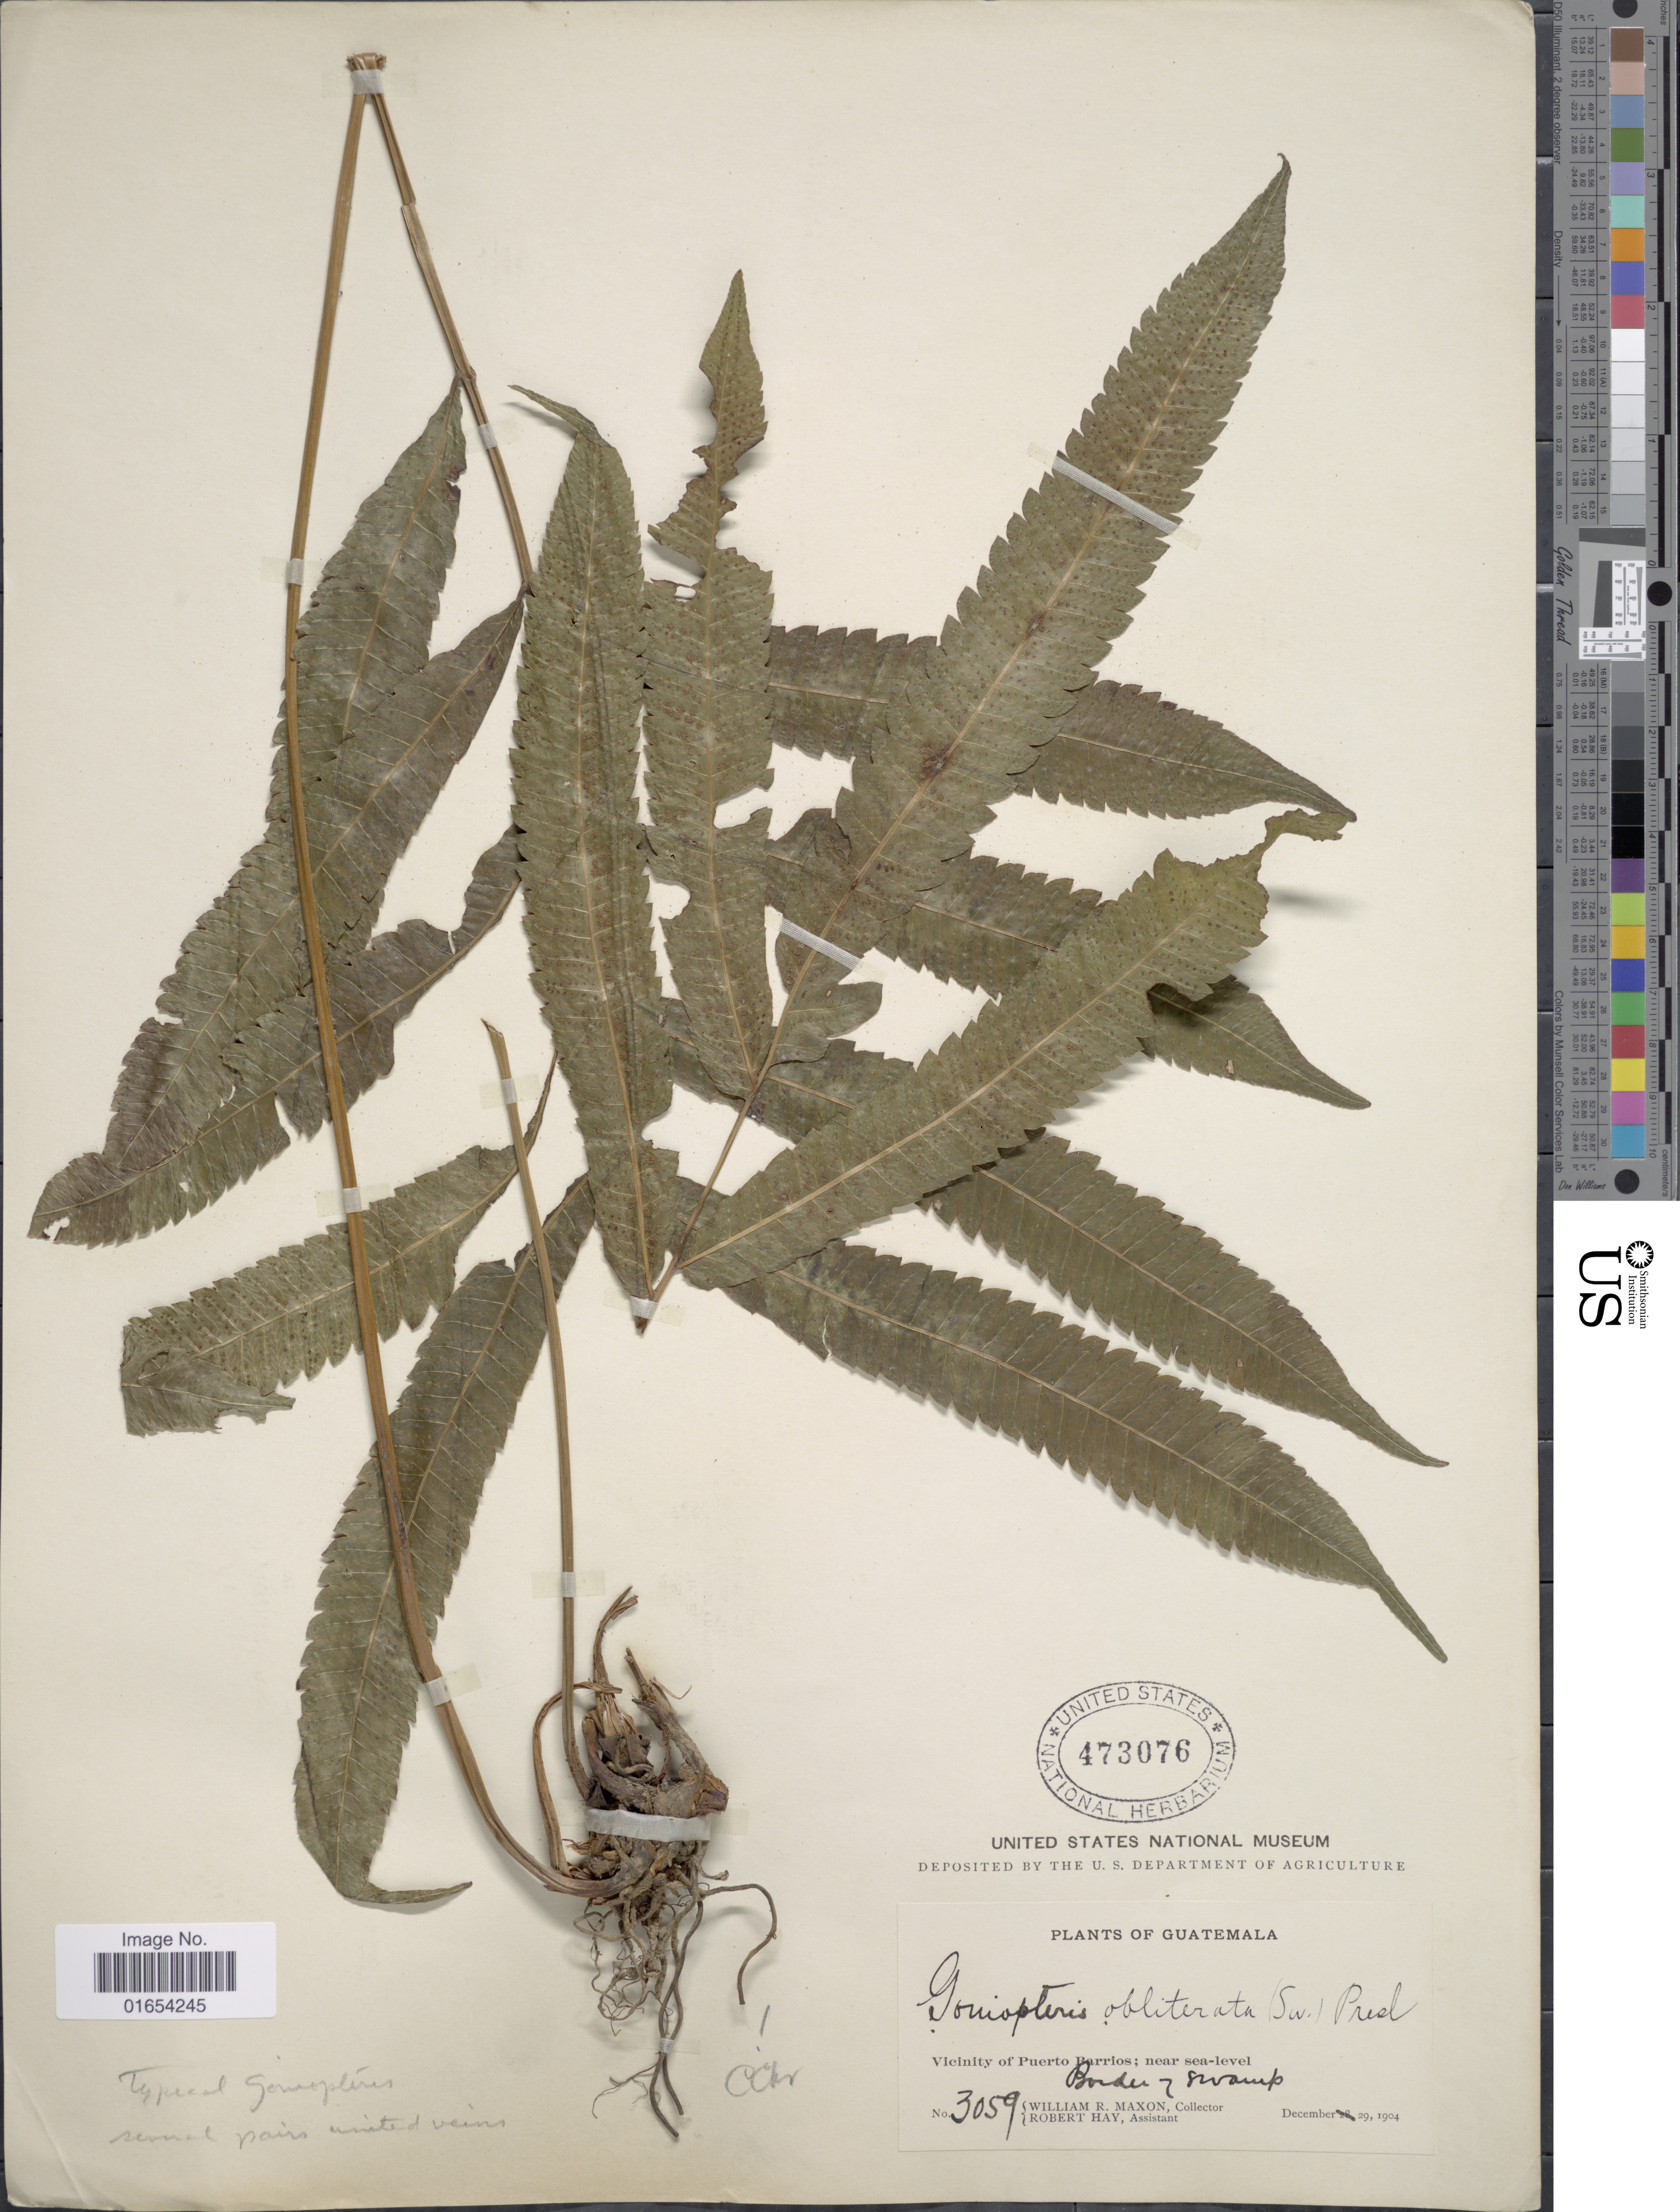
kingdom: Plantae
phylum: Tracheophyta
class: Polypodiopsida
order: Polypodiales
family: Thelypteridaceae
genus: Goniopteris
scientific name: Goniopteris obliterata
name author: (Sw.) C. Presl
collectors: W. R. Maxon & R. H. Hay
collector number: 3059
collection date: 1904-12-29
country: Guatemala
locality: Vicinity of Puerto Barrios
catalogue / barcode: US 473076